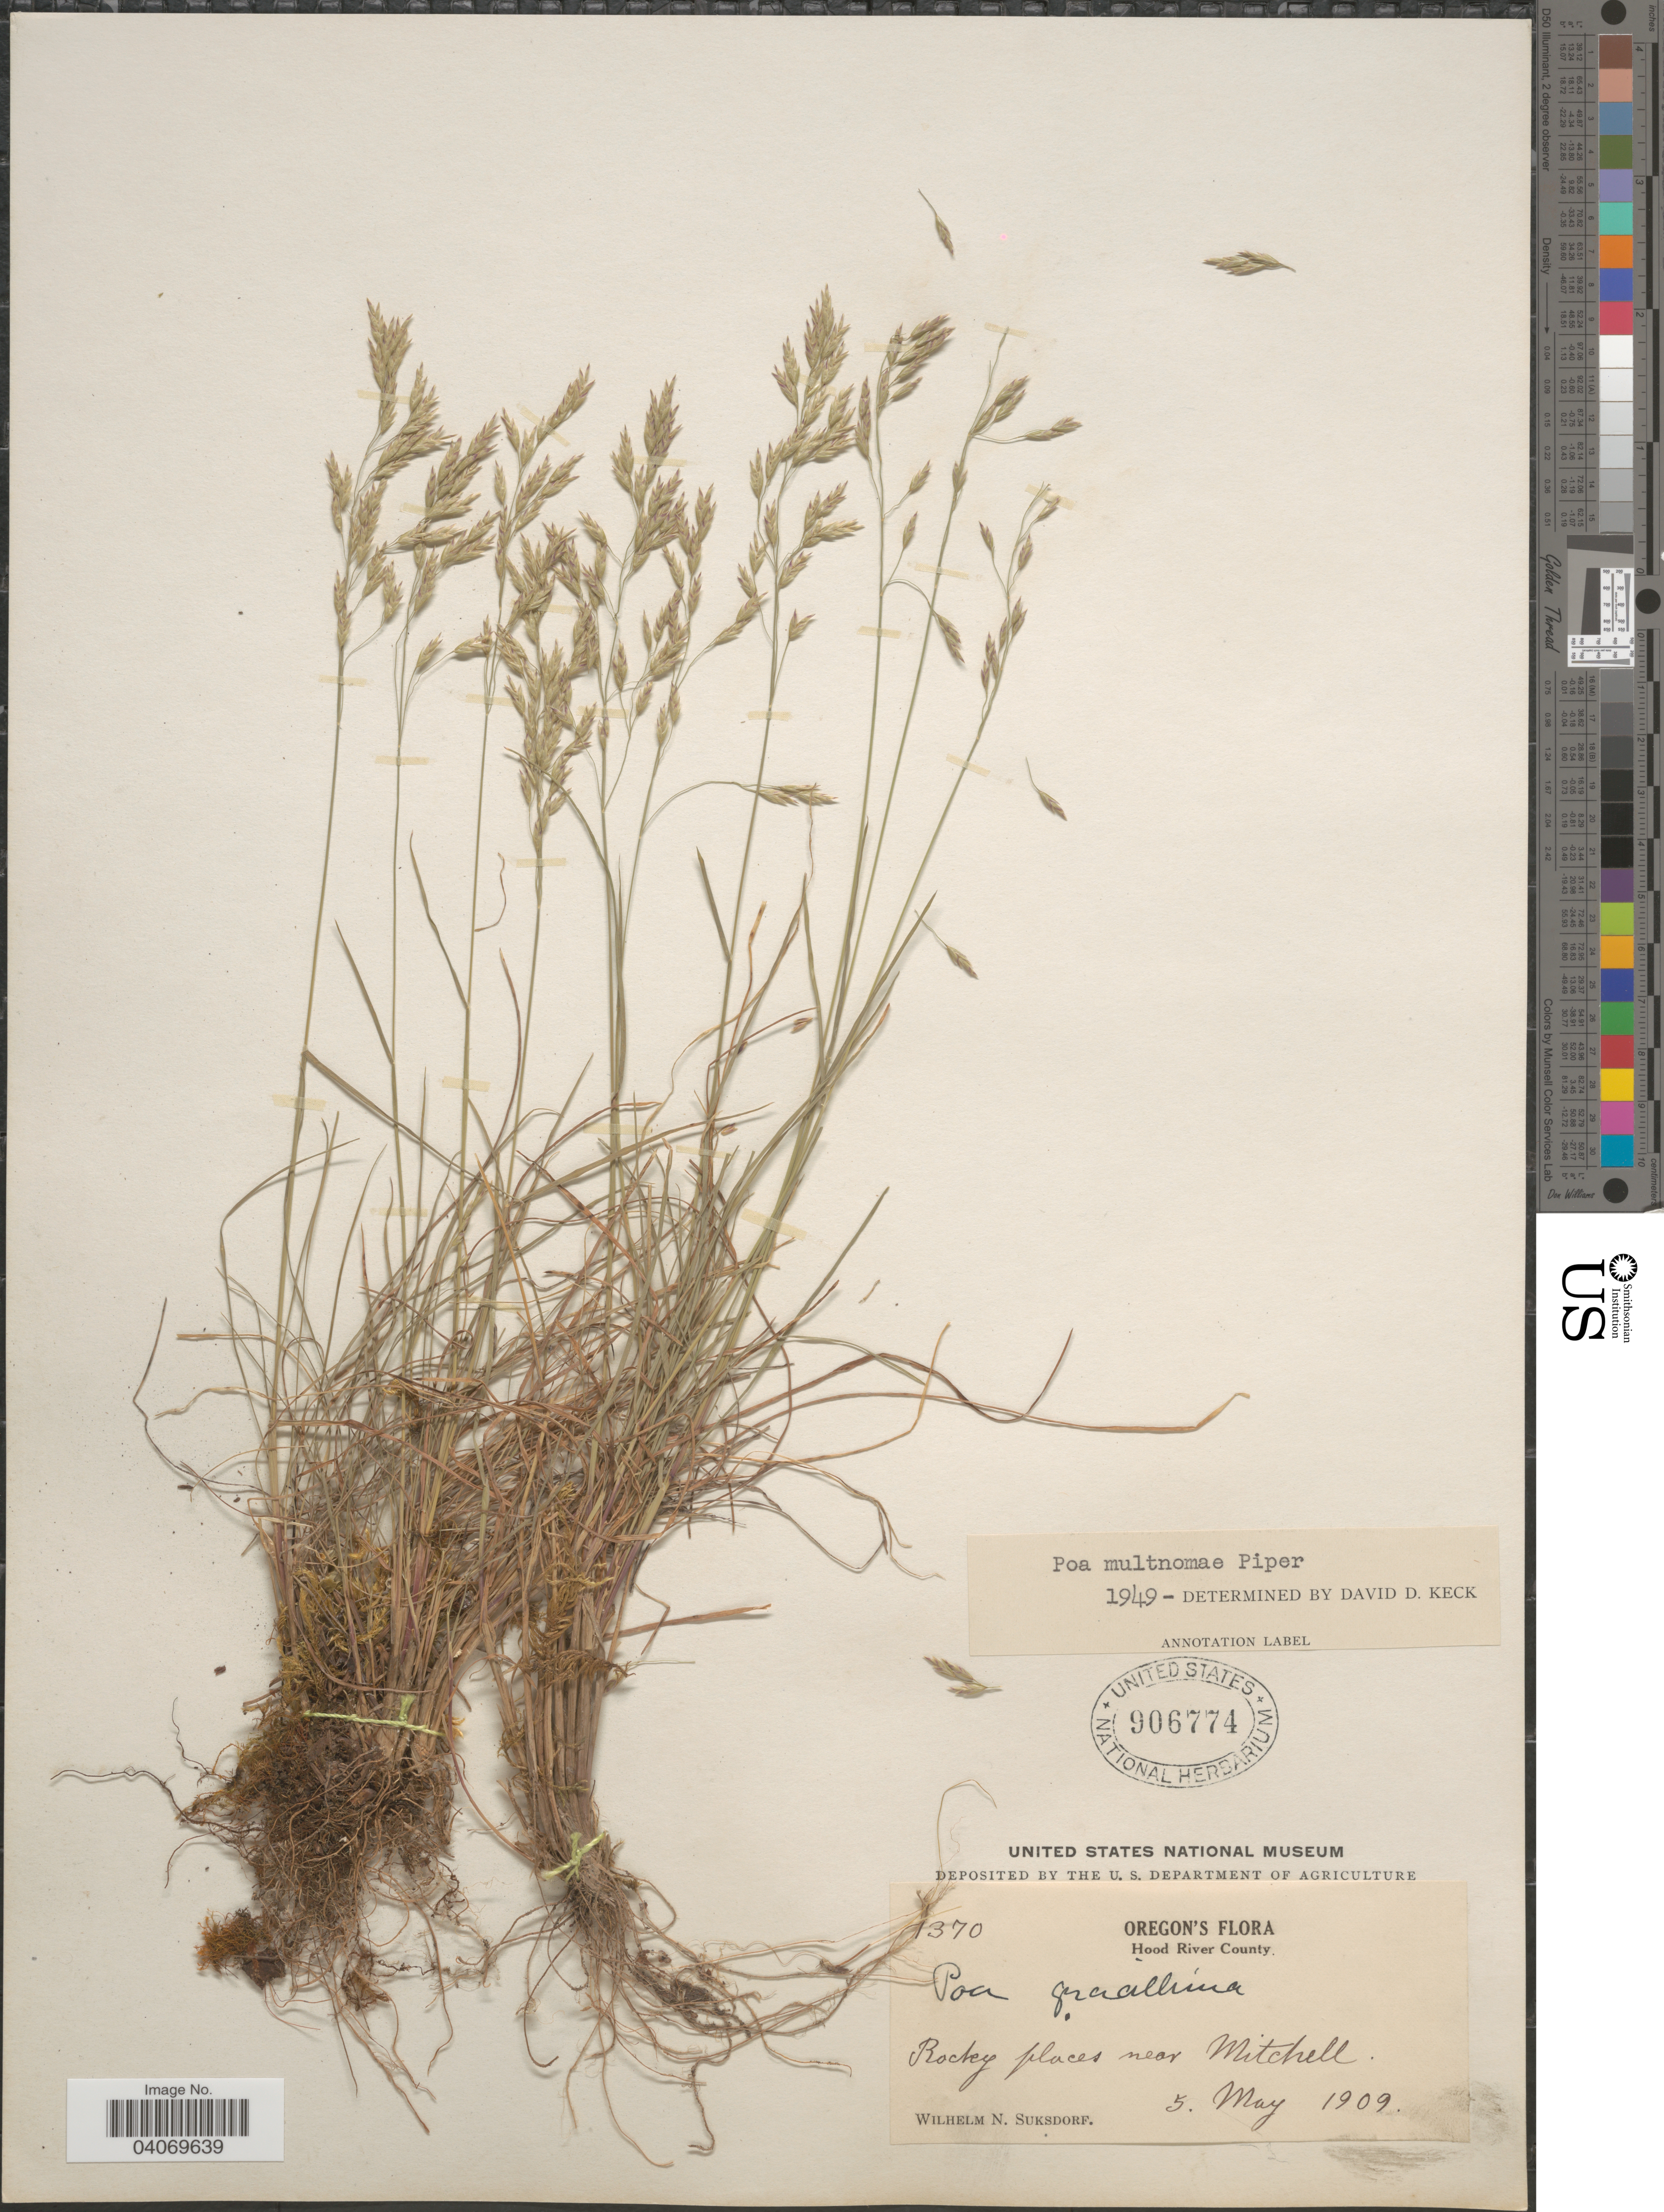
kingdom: Plantae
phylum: Tracheophyta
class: Liliopsida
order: Poales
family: Poaceae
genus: Poa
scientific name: Poa x multnomae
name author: Piper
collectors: W. N. Suksdorf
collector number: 1370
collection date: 1909-05-05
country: United States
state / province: Oregon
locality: Hood River County. Rocky places near Mitchell.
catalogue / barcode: US 906774